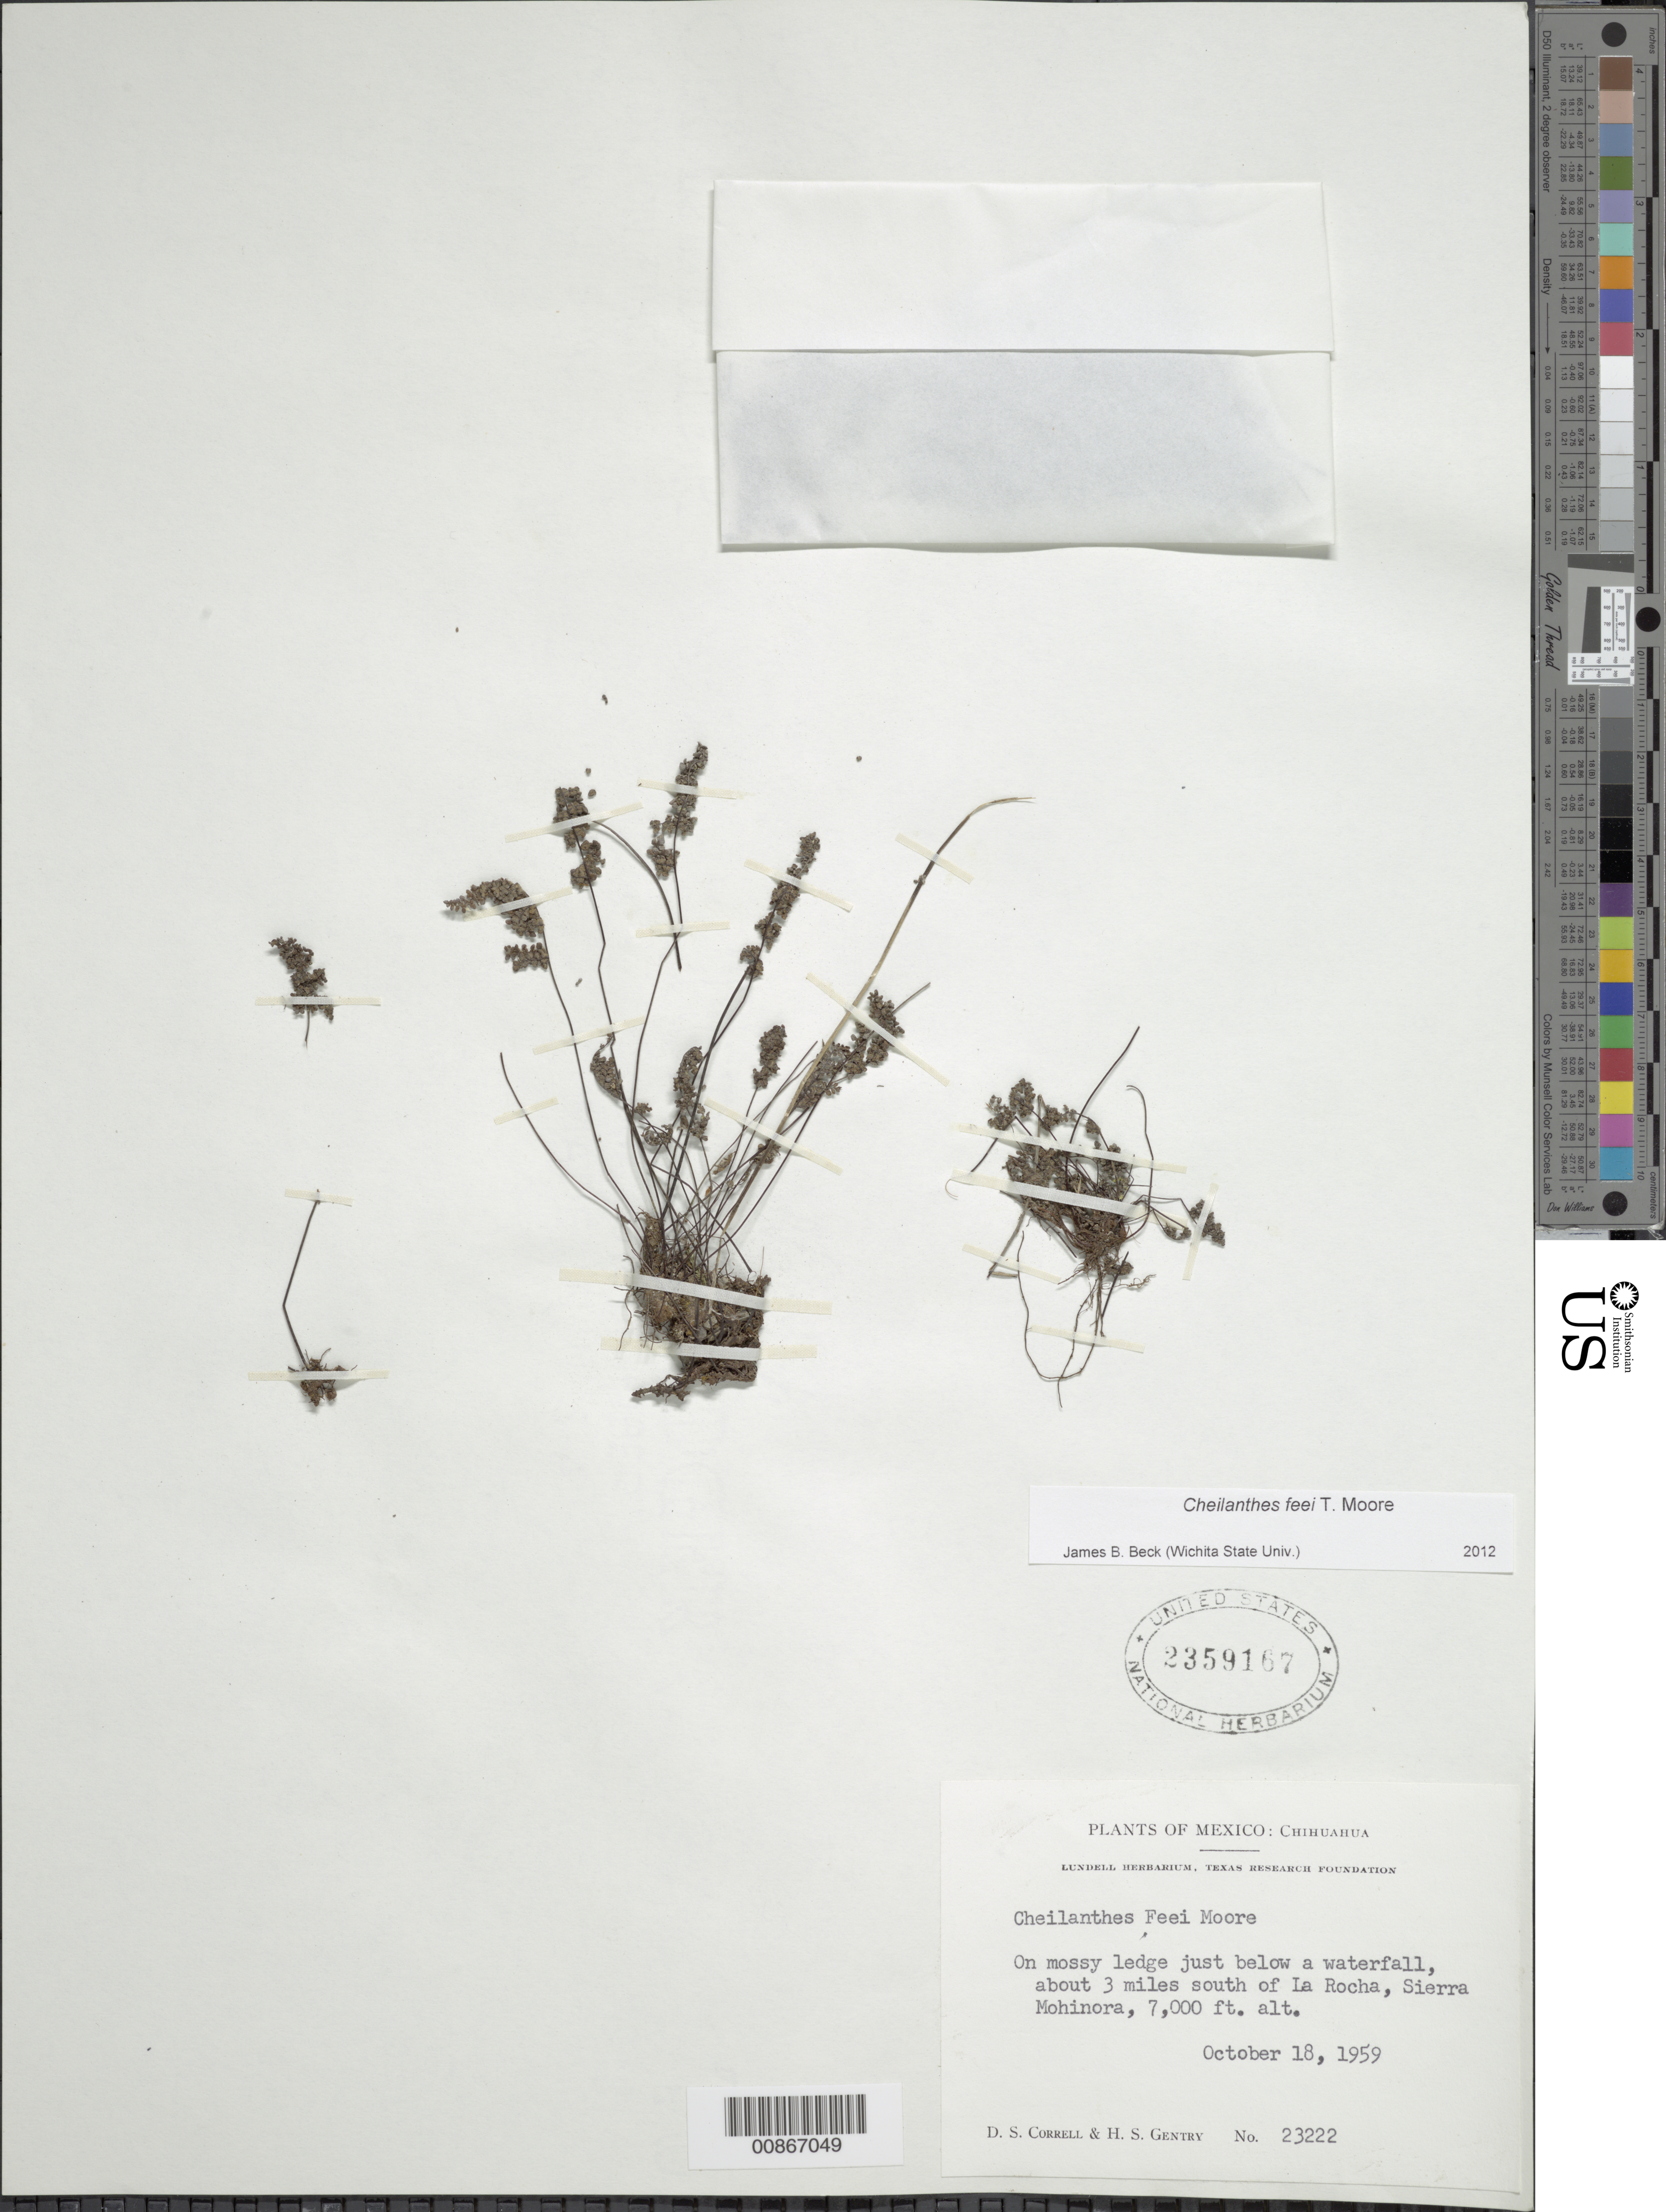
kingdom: Plantae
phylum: Tracheophyta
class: Polypodiopsida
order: Polypodiales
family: Pteridaceae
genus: Cheilanthes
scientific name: Cheilanthes gracilis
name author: (Fée) Mett. ex Riehl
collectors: D. S. Correll & H. S. Gentry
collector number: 23222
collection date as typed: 18 Oct 1959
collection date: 1959-10-18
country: Mexico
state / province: Chihuahua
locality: About 3 miles south of La Rocha, Sierra Mohinora.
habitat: On mossy ledge just below a waterfall.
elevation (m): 2134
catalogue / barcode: US 2359167